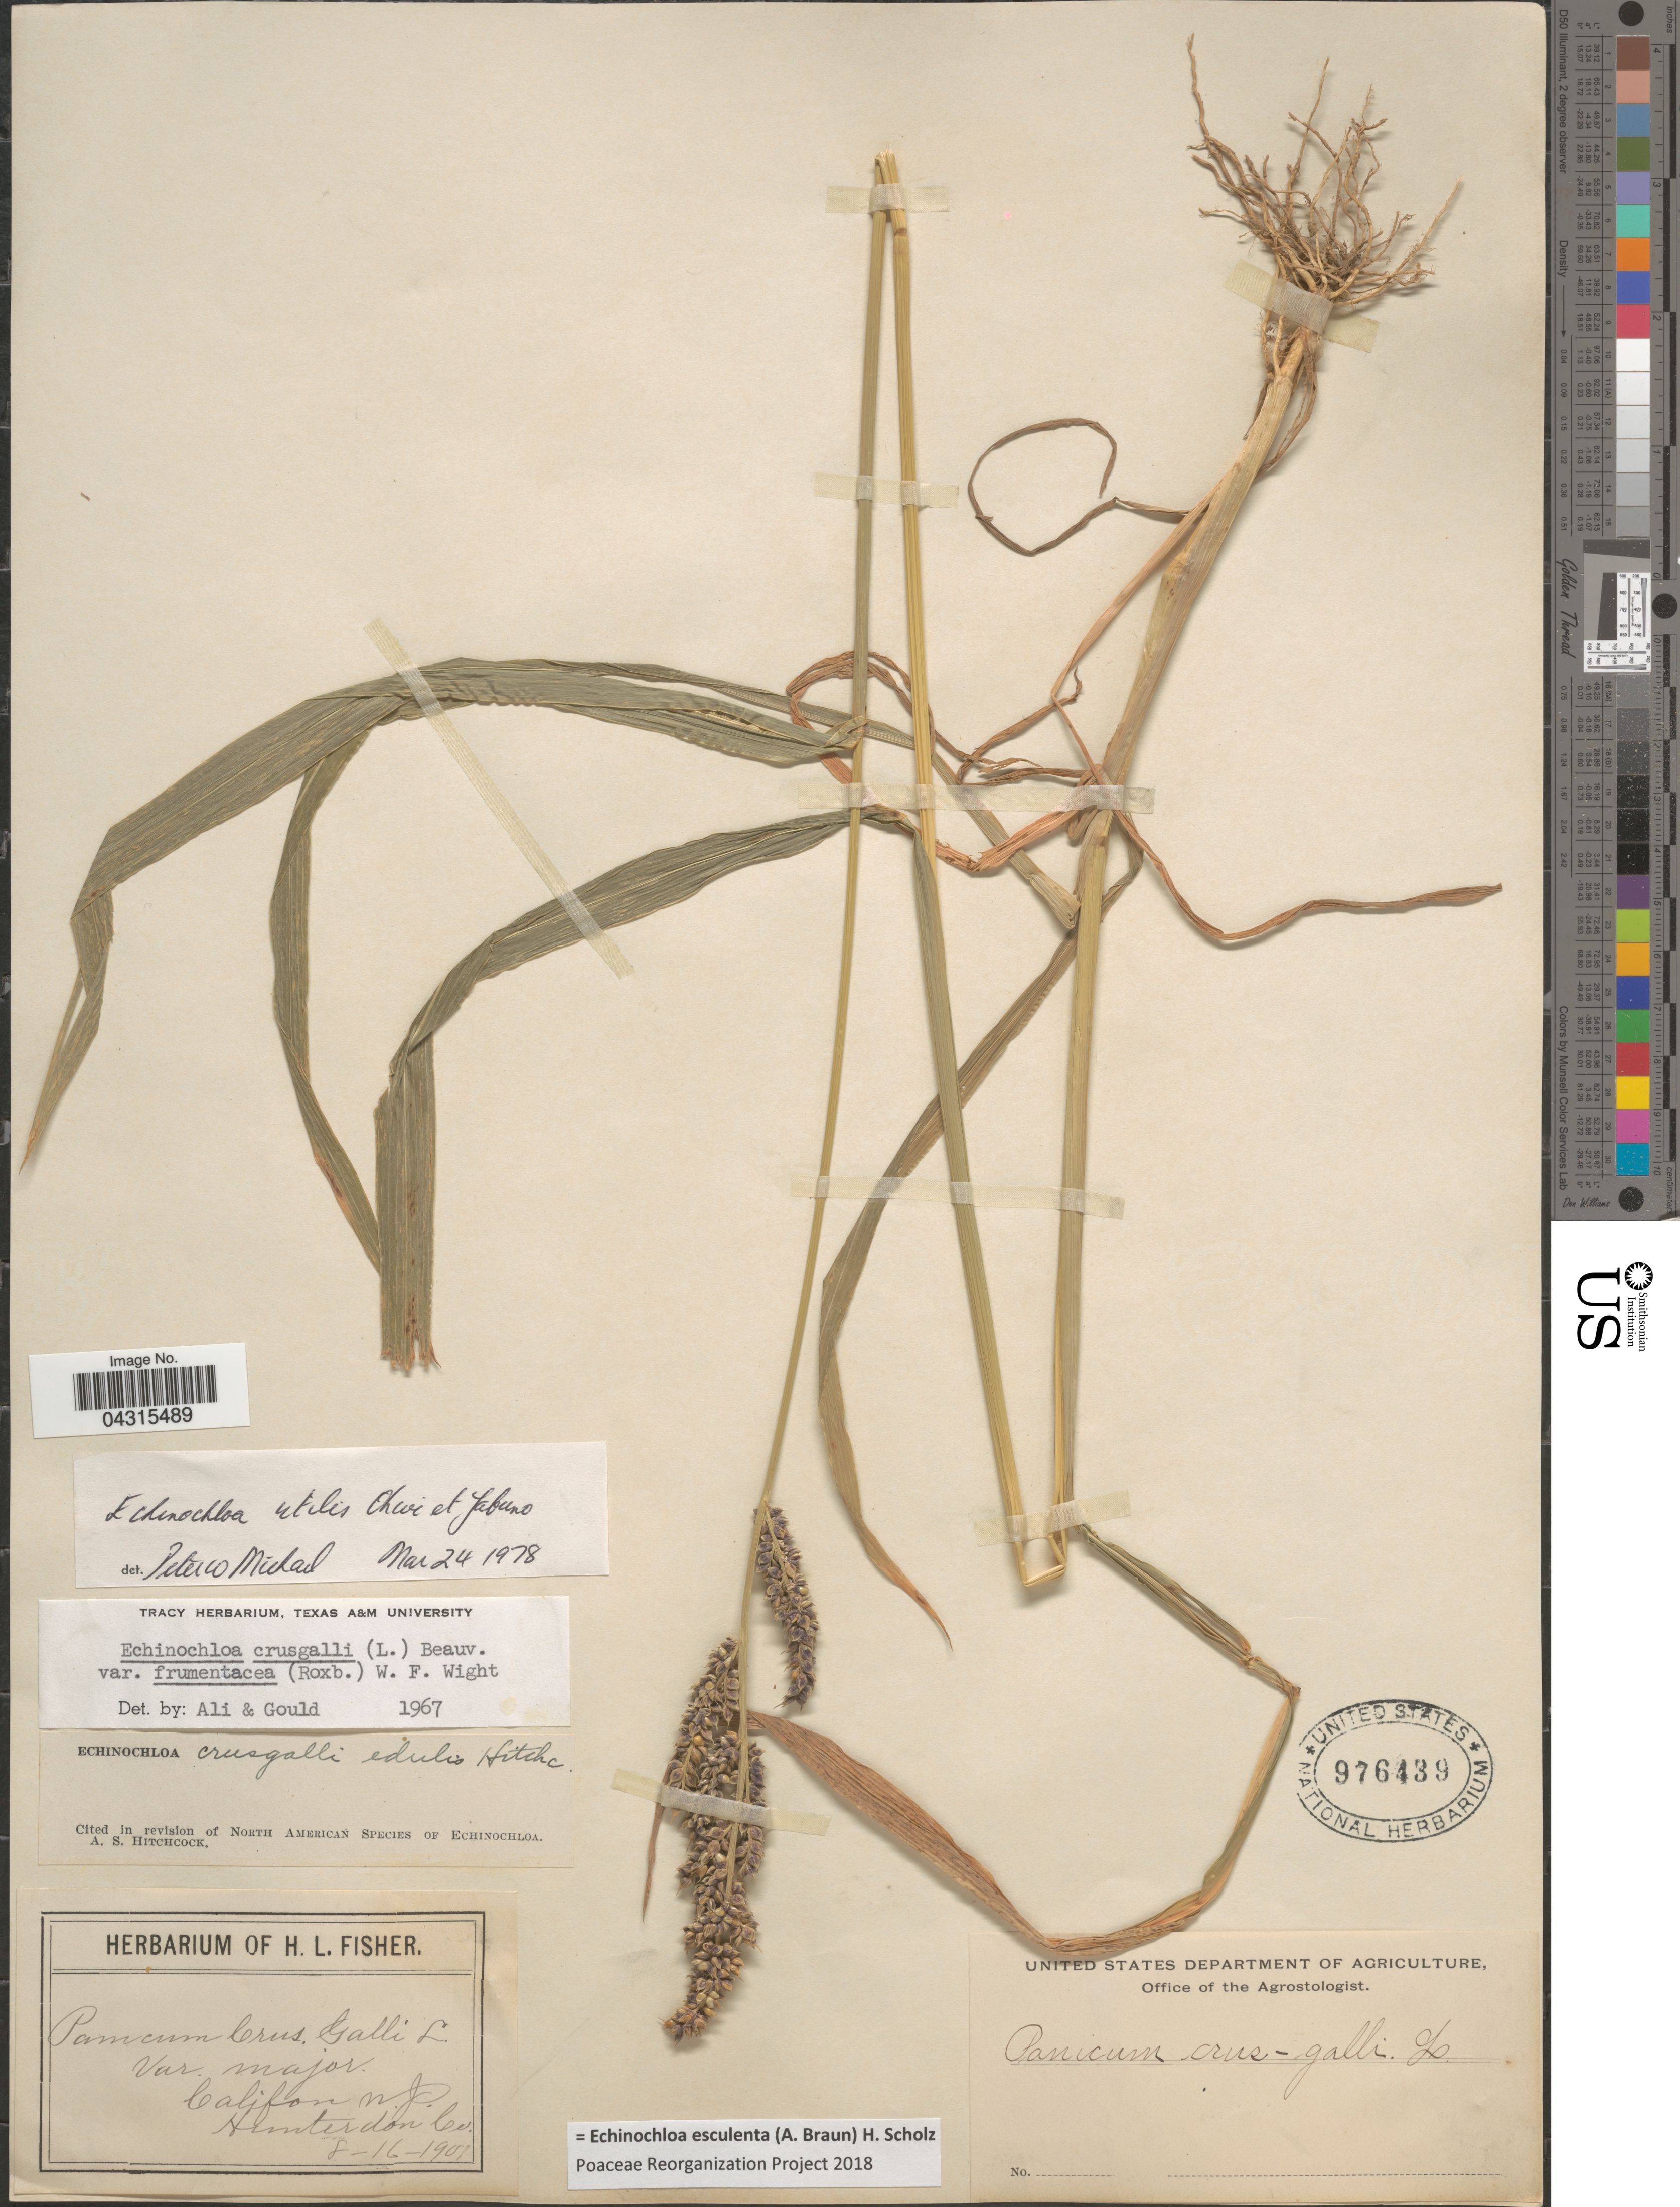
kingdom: Plantae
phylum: Tracheophyta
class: Liliopsida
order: Poales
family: Poaceae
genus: Echinochloa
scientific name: Echinochloa esculenta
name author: (A. Braun) H. Scholz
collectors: ex herb. of H. L. Fisher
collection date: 1901-08-16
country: United States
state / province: New Jersey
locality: Califon. Hunterdon Co.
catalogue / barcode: US 976439